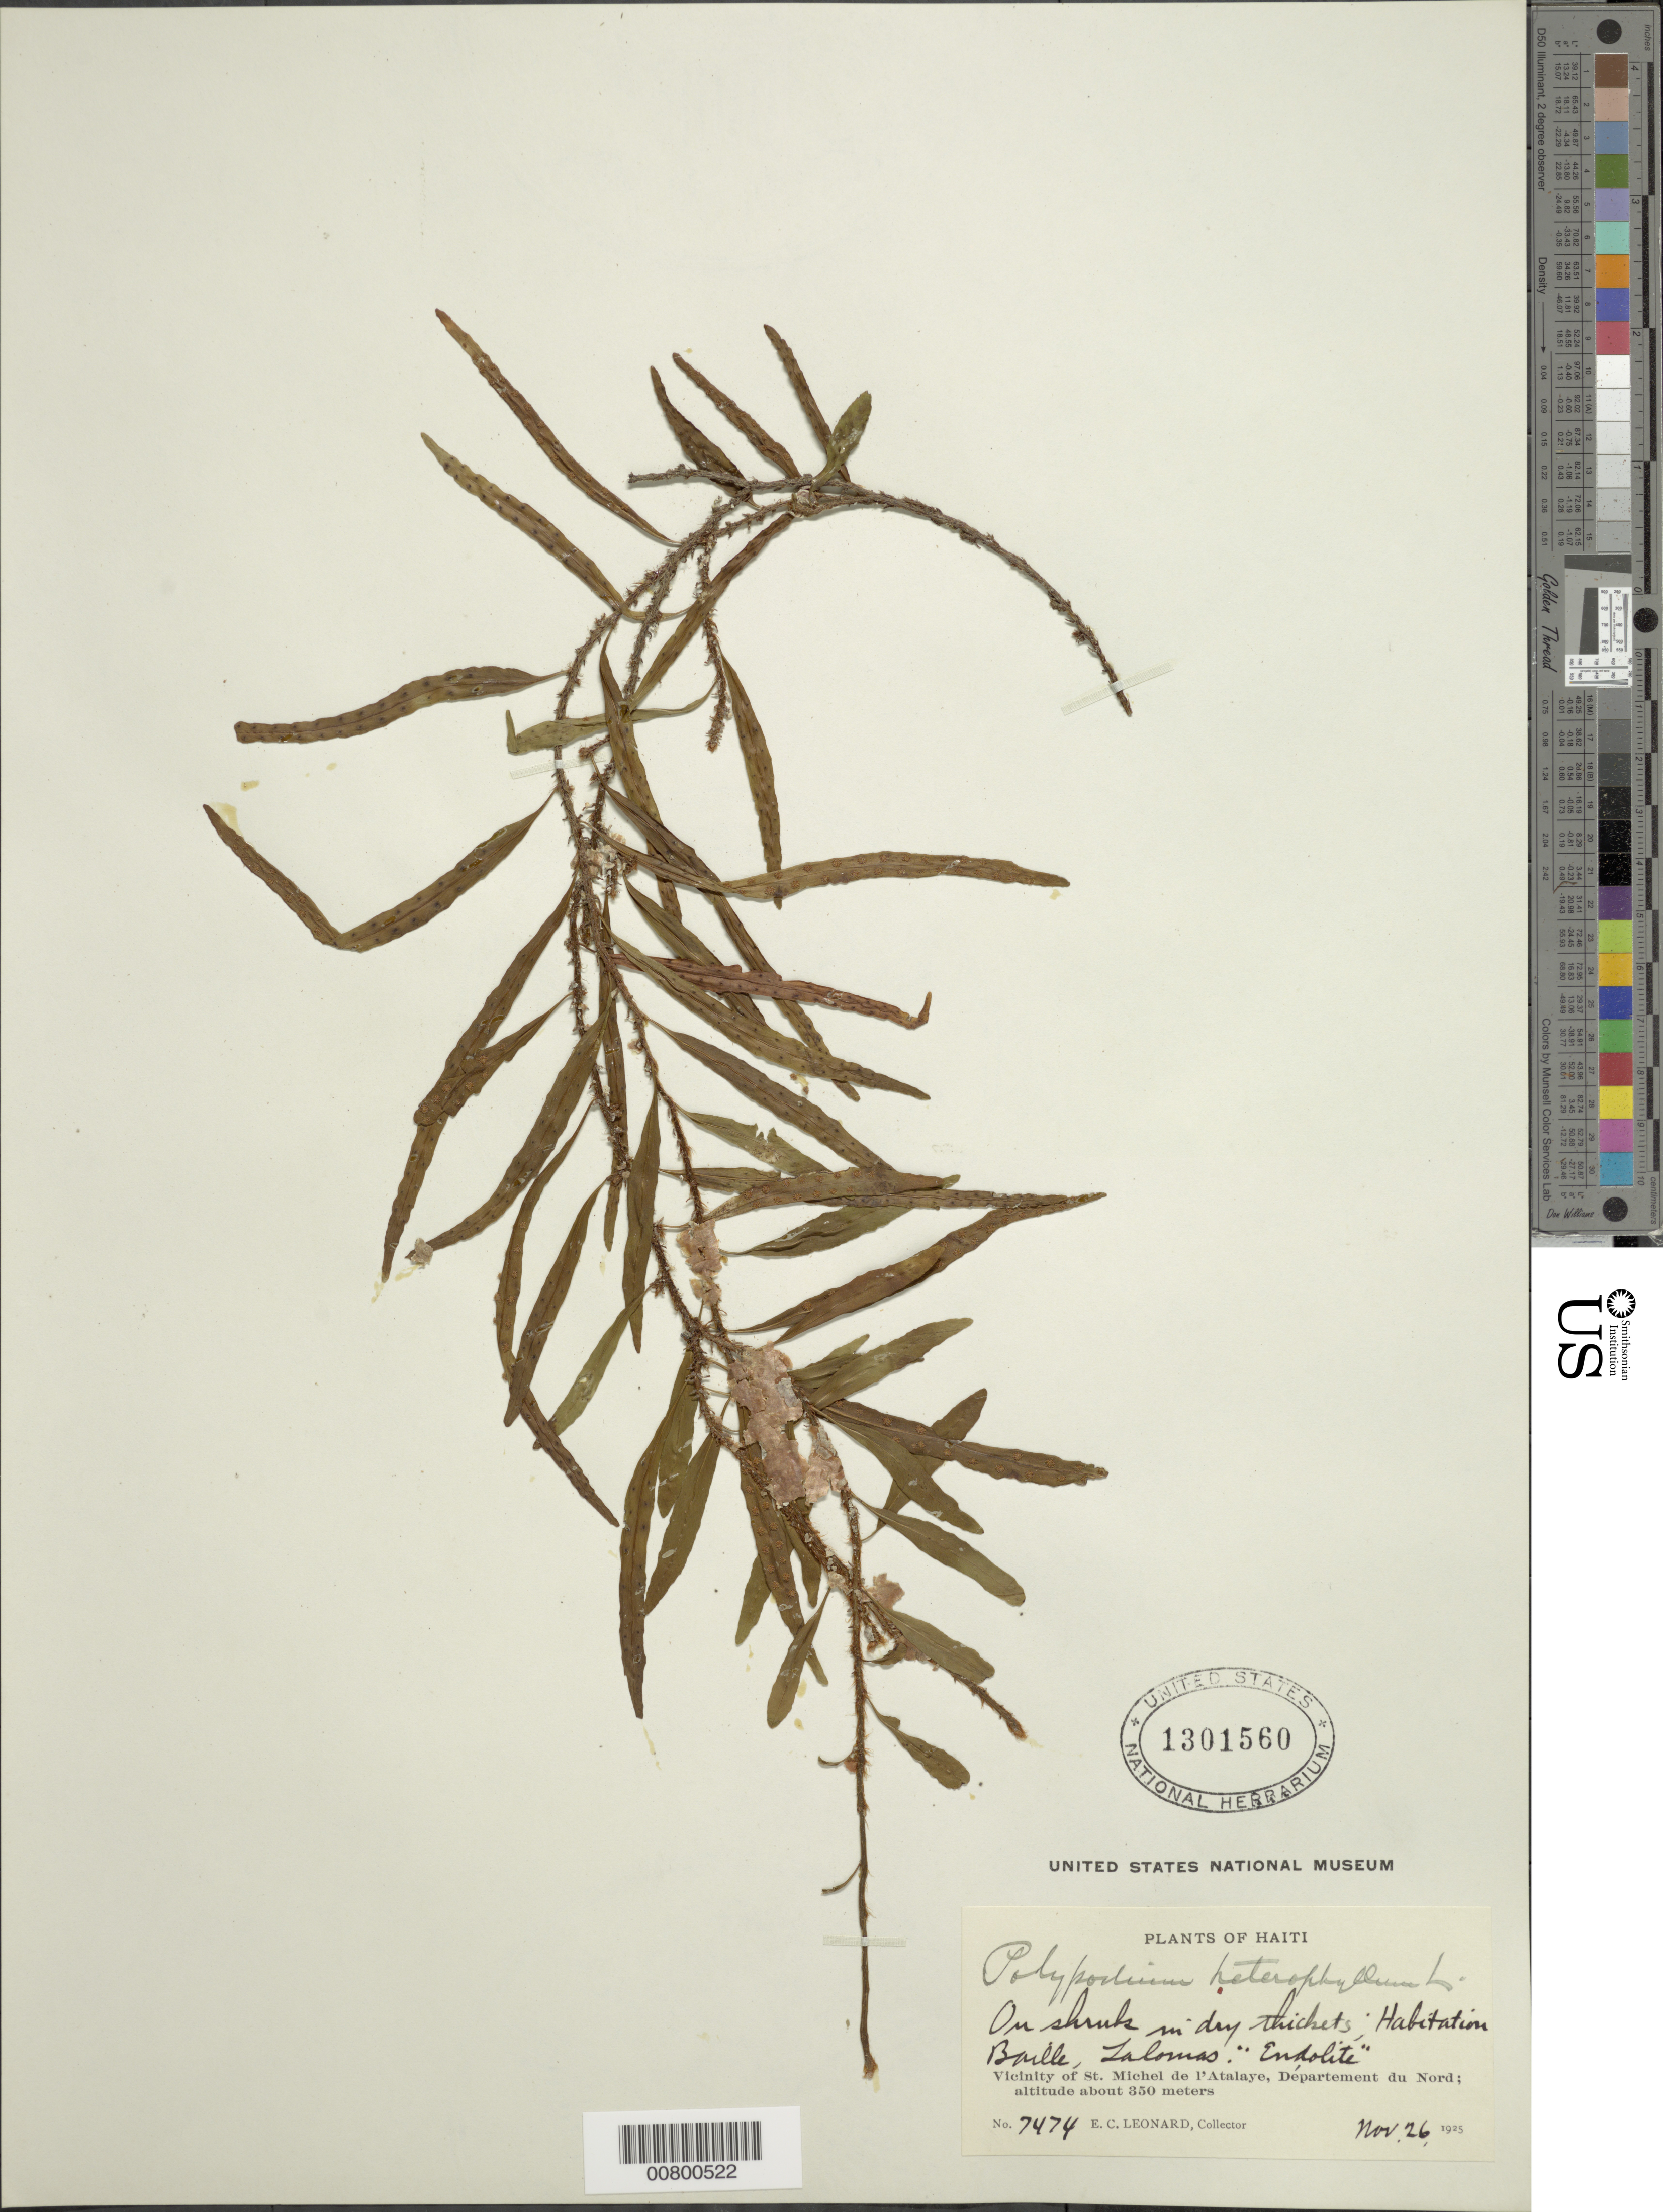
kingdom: Plantae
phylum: Tracheophyta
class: Polypodiopsida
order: Polypodiales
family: Polypodiaceae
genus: Microgramma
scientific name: Microgramma heterophylla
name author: (L.) Wherry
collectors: E. C. Leonard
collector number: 7474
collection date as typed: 26 Nov 1925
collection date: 1925-11-26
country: Haiti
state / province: Nord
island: Hispaniola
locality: St. Michel de l'Atalaye, Habitation Baille, Lalomas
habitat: Dry thickets, on shrubs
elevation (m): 350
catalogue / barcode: US 1301560